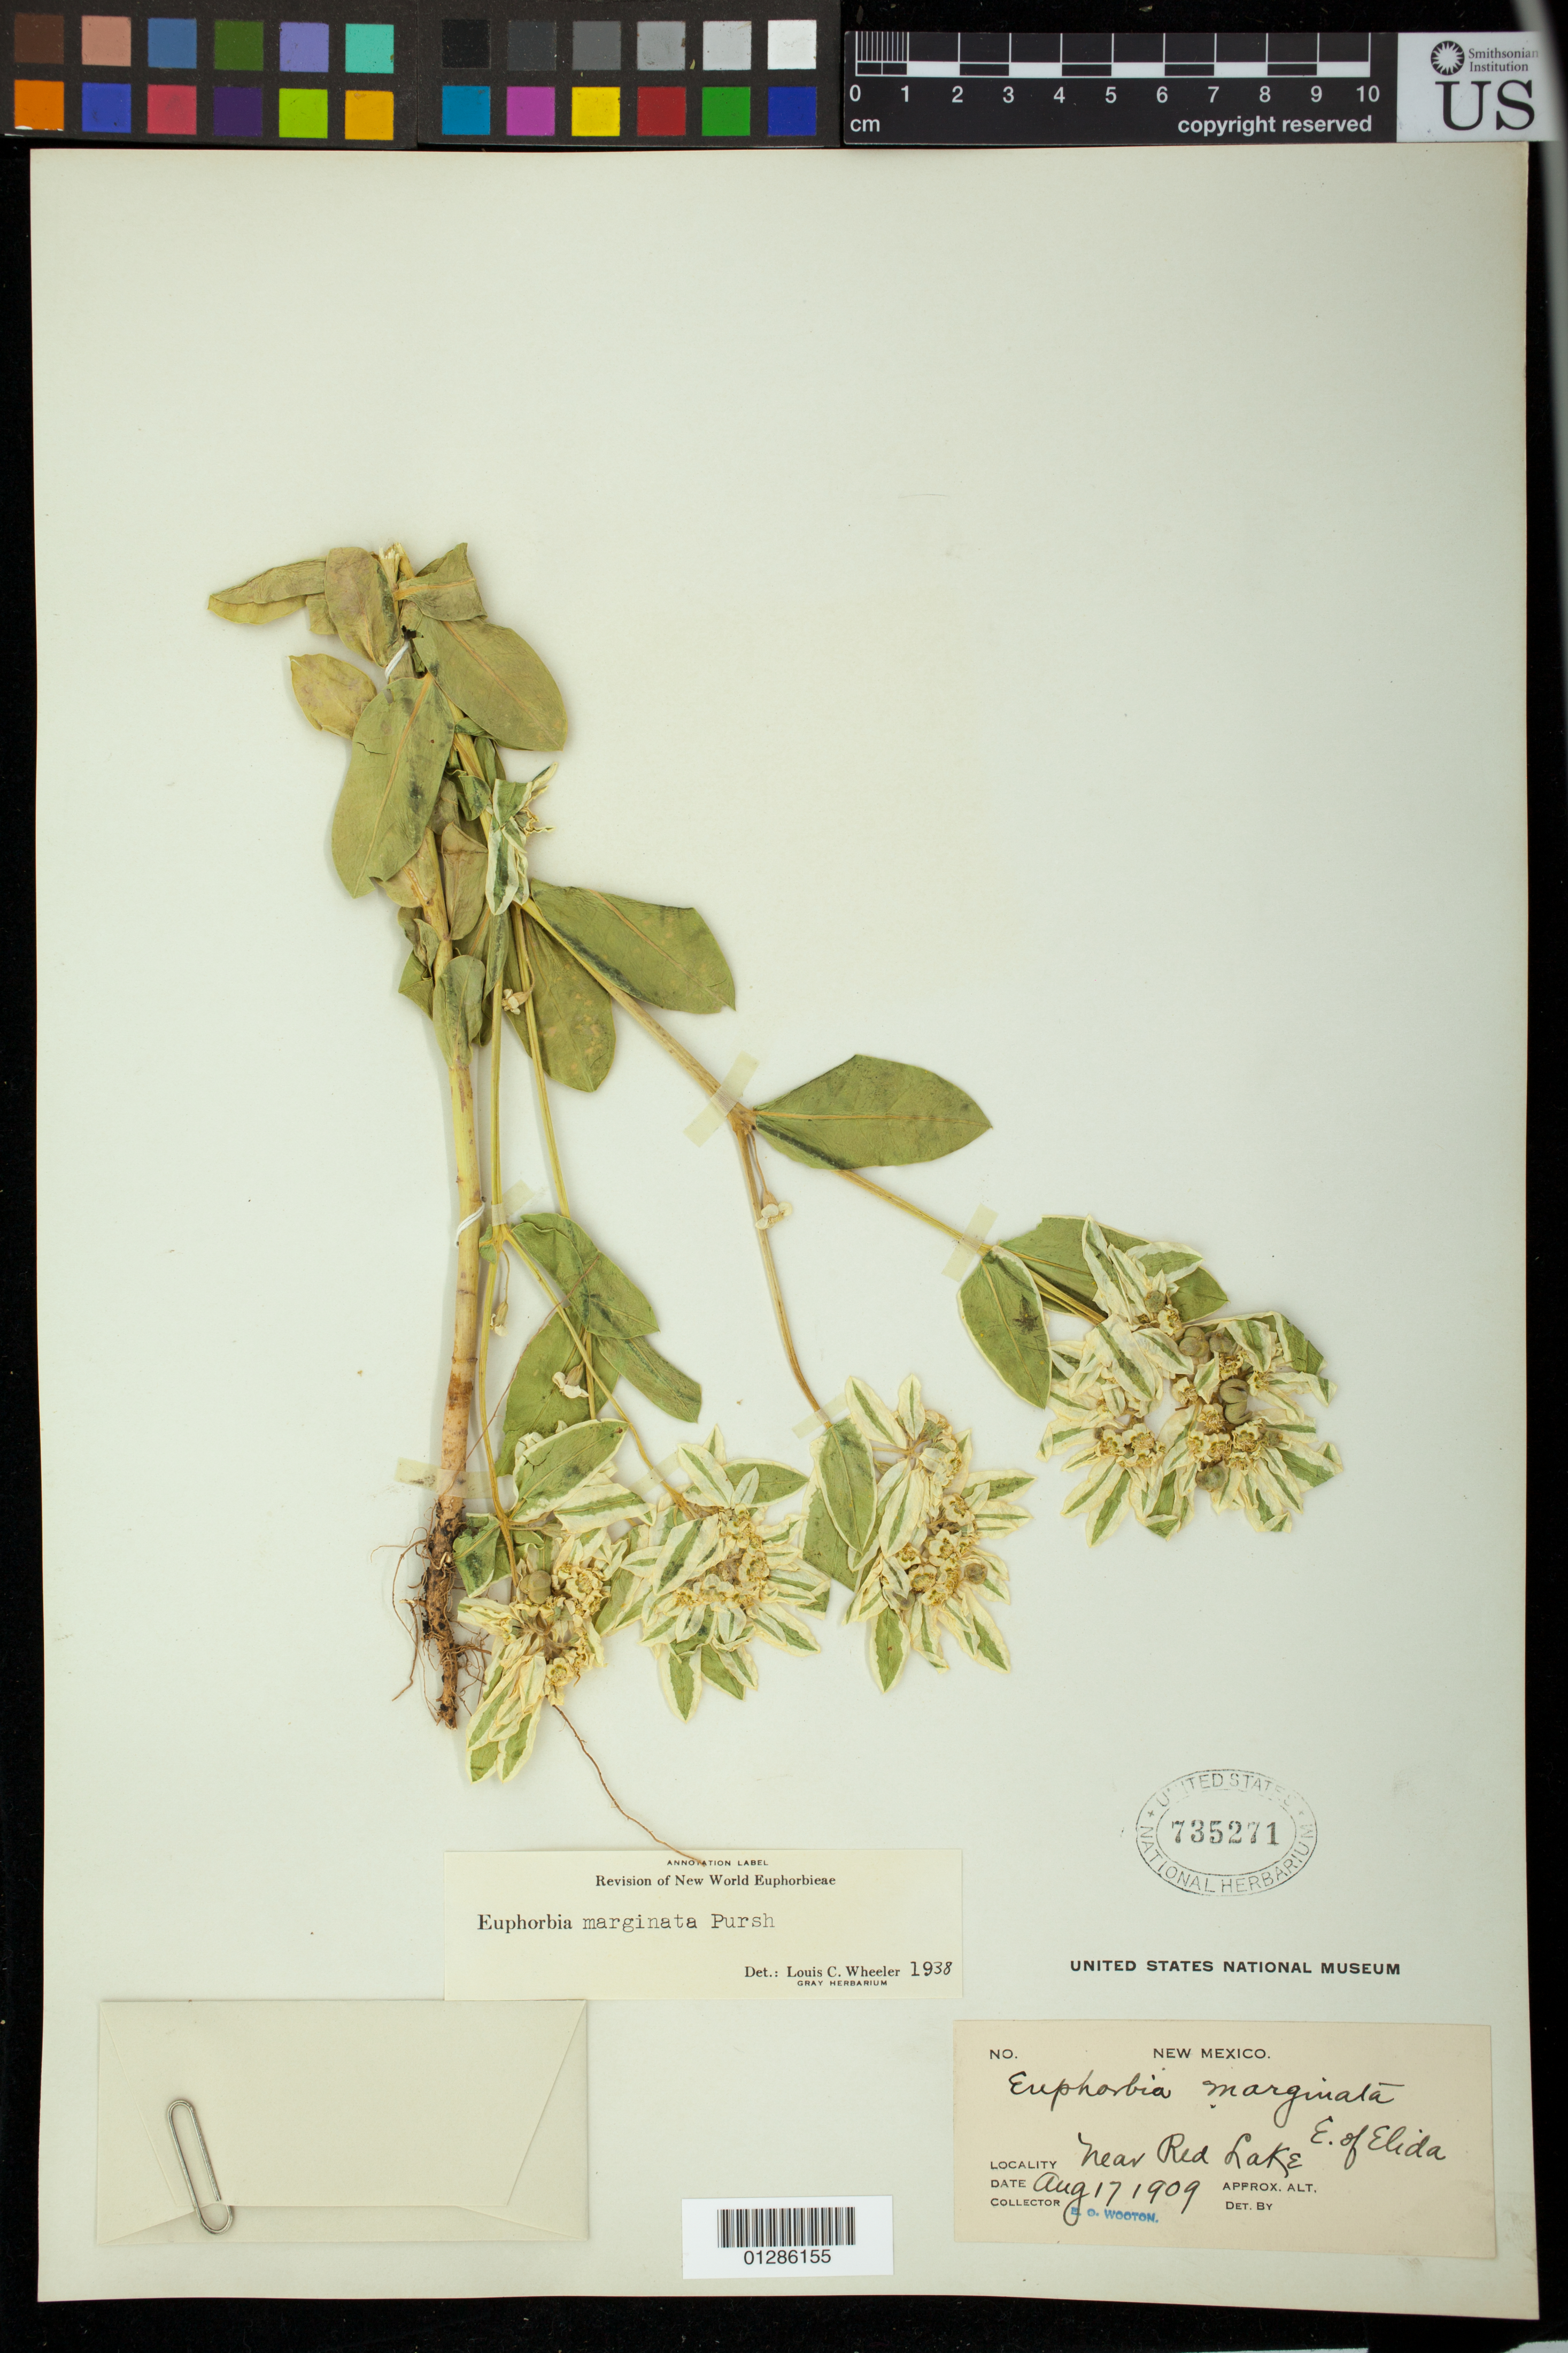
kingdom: Plantae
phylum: Tracheophyta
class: Magnoliopsida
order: Malpighiales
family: Euphorbiaceae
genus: Euphorbia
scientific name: Euphorbia marginata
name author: Pursh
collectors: E. O. Wooton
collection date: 1909-08-17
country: United States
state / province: New Mexico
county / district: Roosevelt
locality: Near Red Lake, East of Elida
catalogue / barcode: US 735271